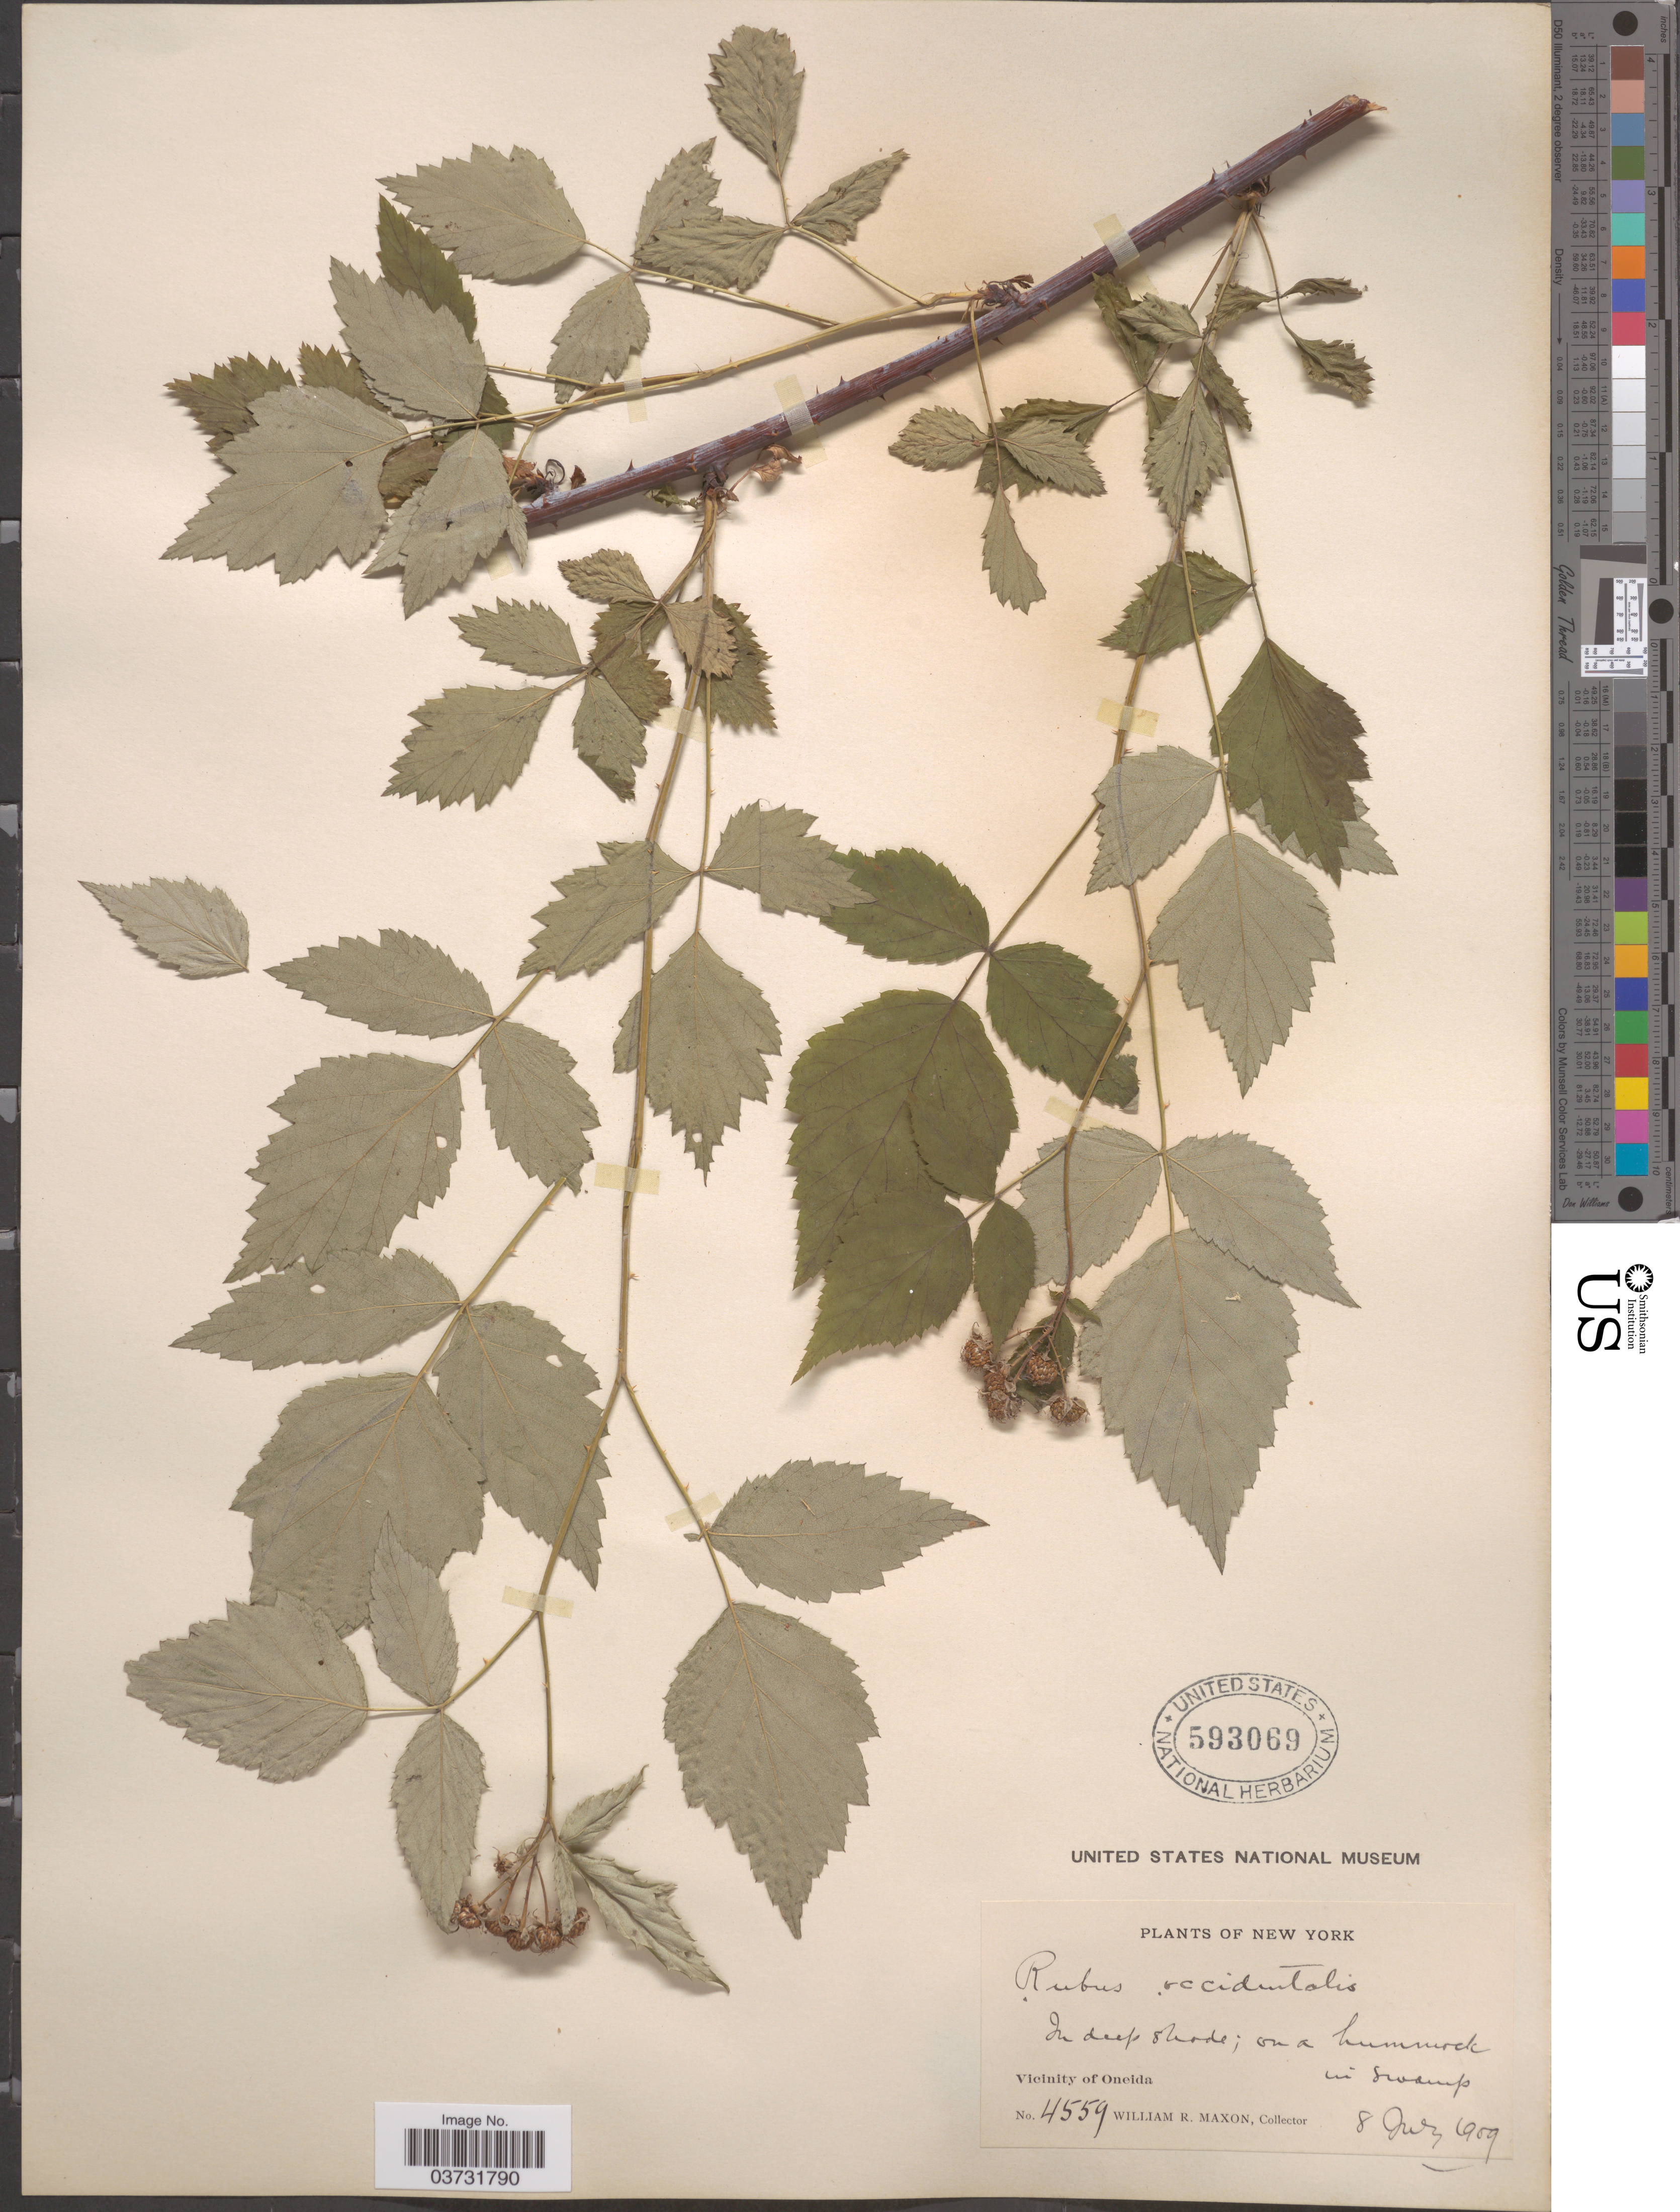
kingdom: Plantae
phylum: Tracheophyta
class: Magnoliopsida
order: Rosales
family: Rosaceae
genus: Rubus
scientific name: Rubus occidentalis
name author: L.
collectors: W. R. Maxon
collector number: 4559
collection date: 1909-07-08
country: United States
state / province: New York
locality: Vicinity of Oneida.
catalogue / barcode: US 593069